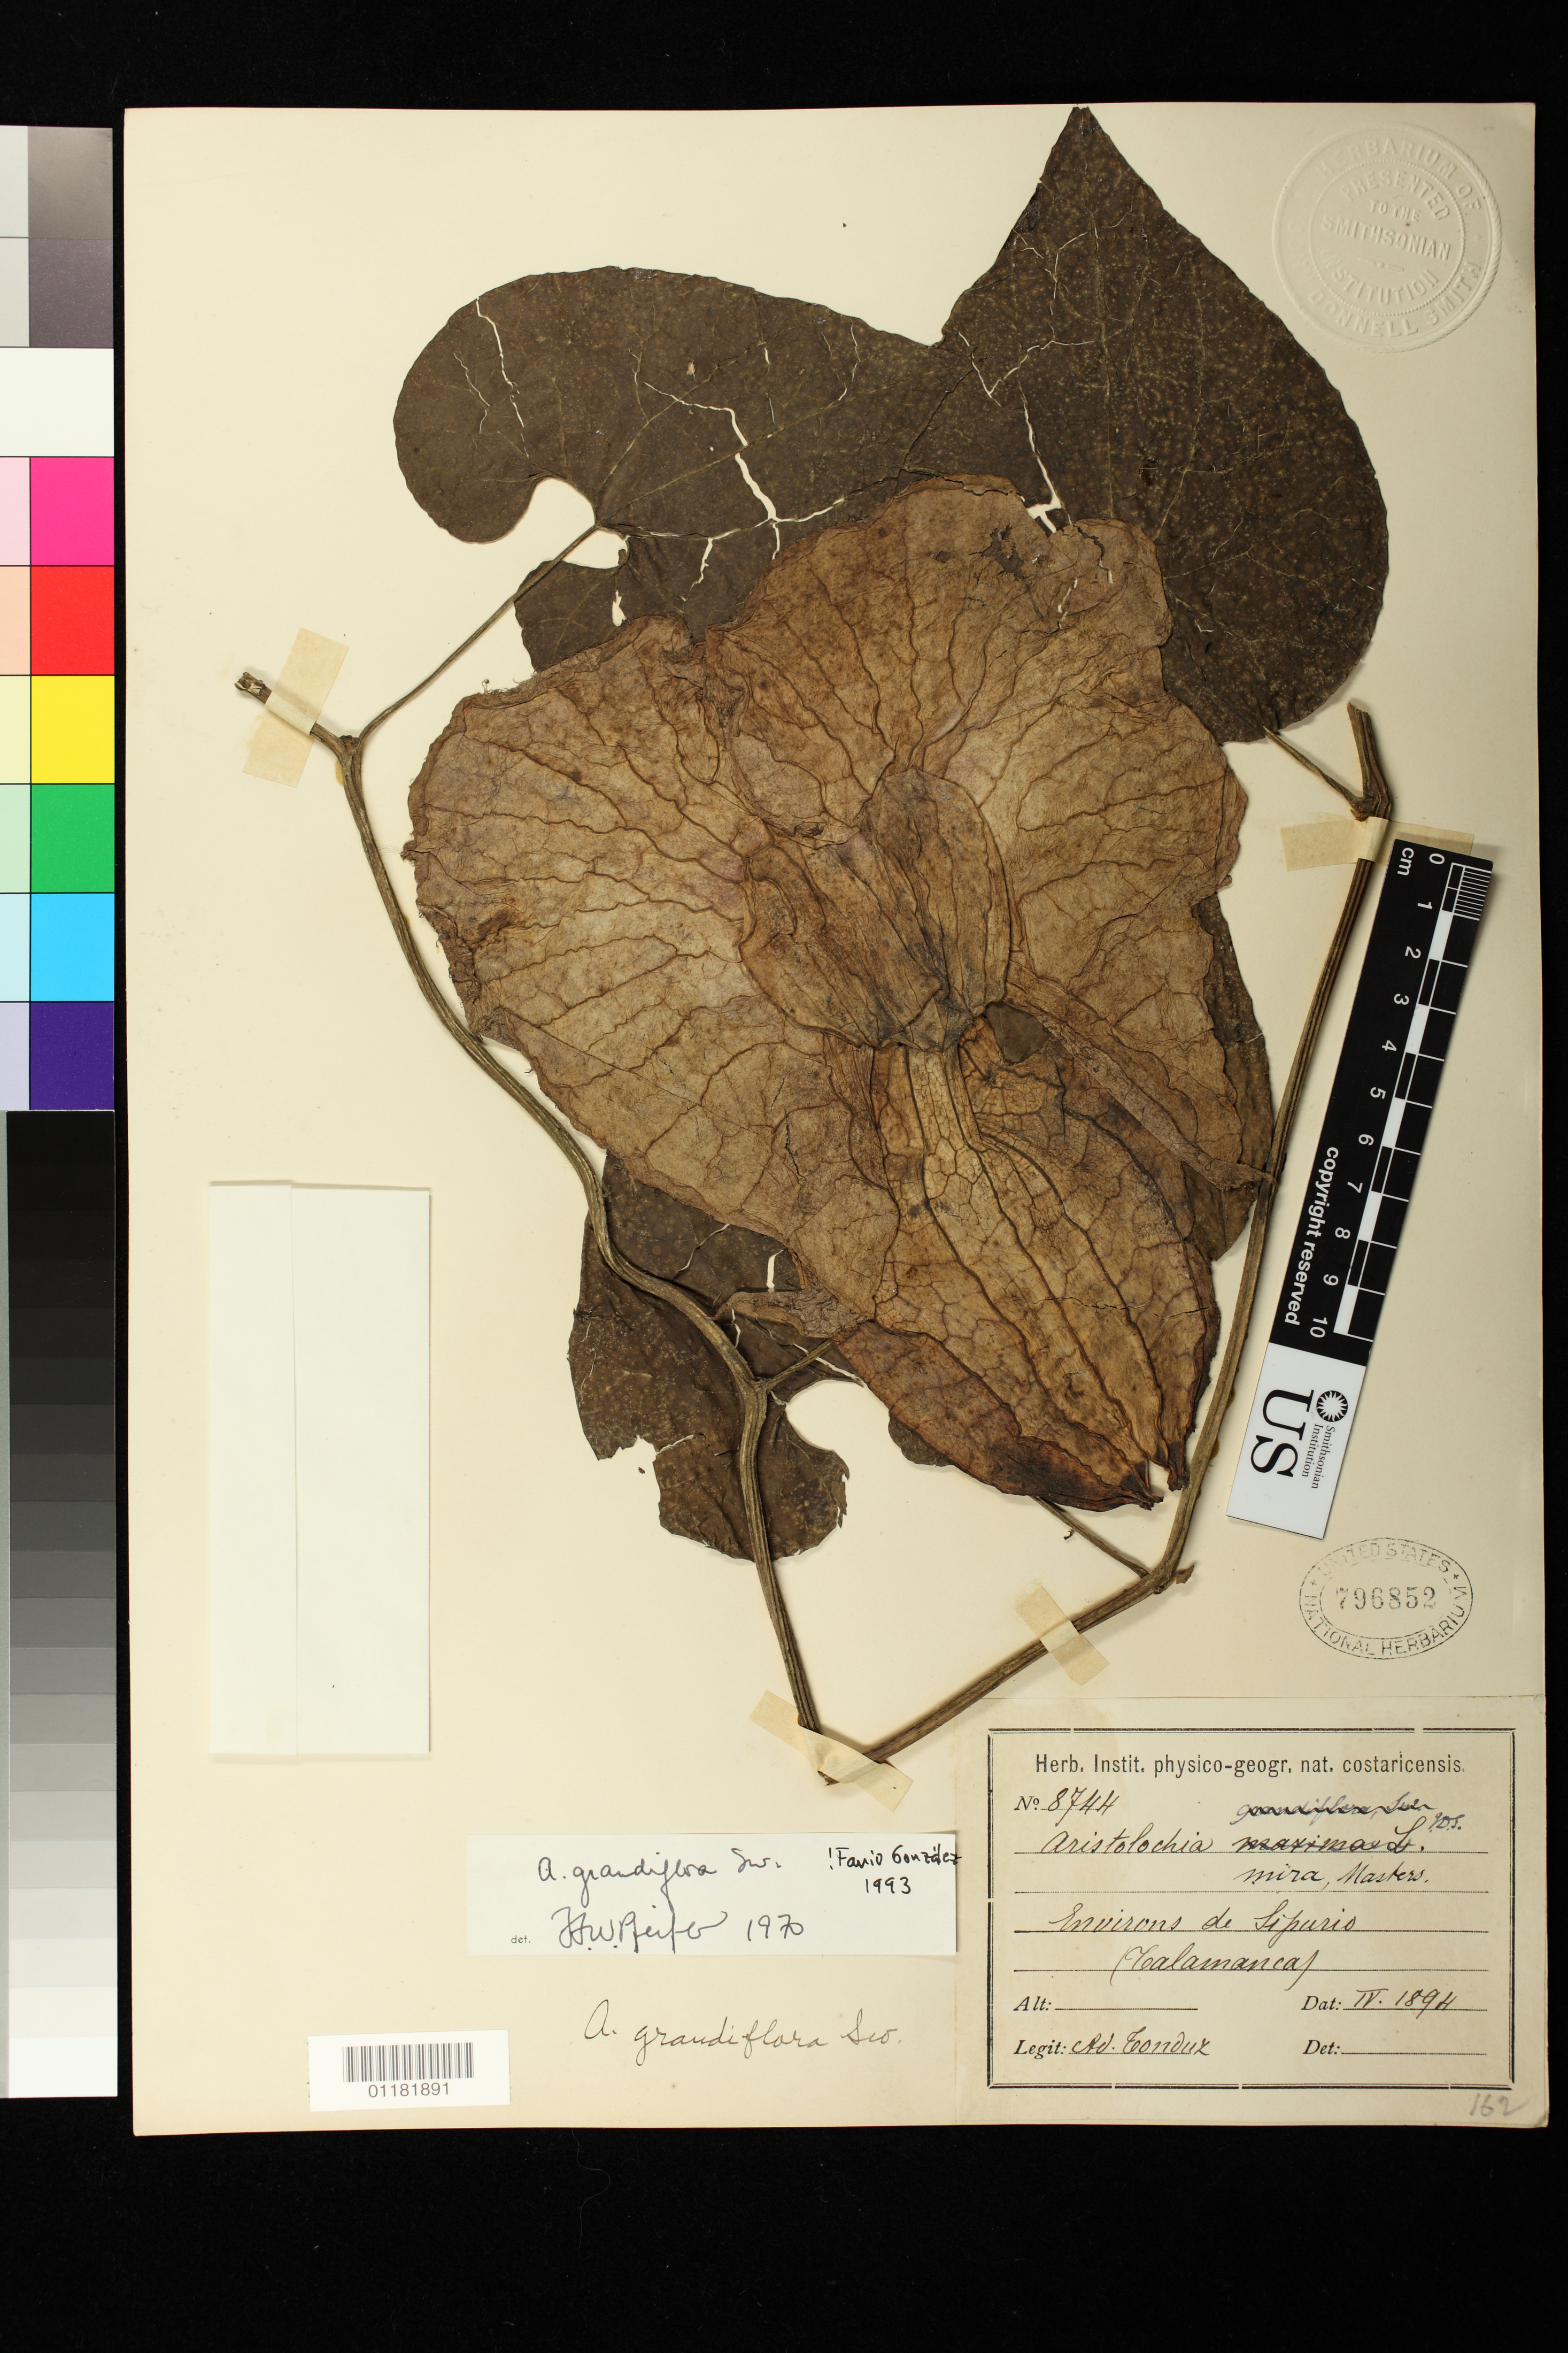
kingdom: Plantae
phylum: Tracheophyta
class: Magnoliopsida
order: Piperales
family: Aristolochiaceae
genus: Aristolochia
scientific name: Aristolochia grandiflora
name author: Sw.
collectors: A. Tonduz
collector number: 8744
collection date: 1894-04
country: Costa Rica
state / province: Limón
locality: Environs de Sipurio Talamanca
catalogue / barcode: US 796852